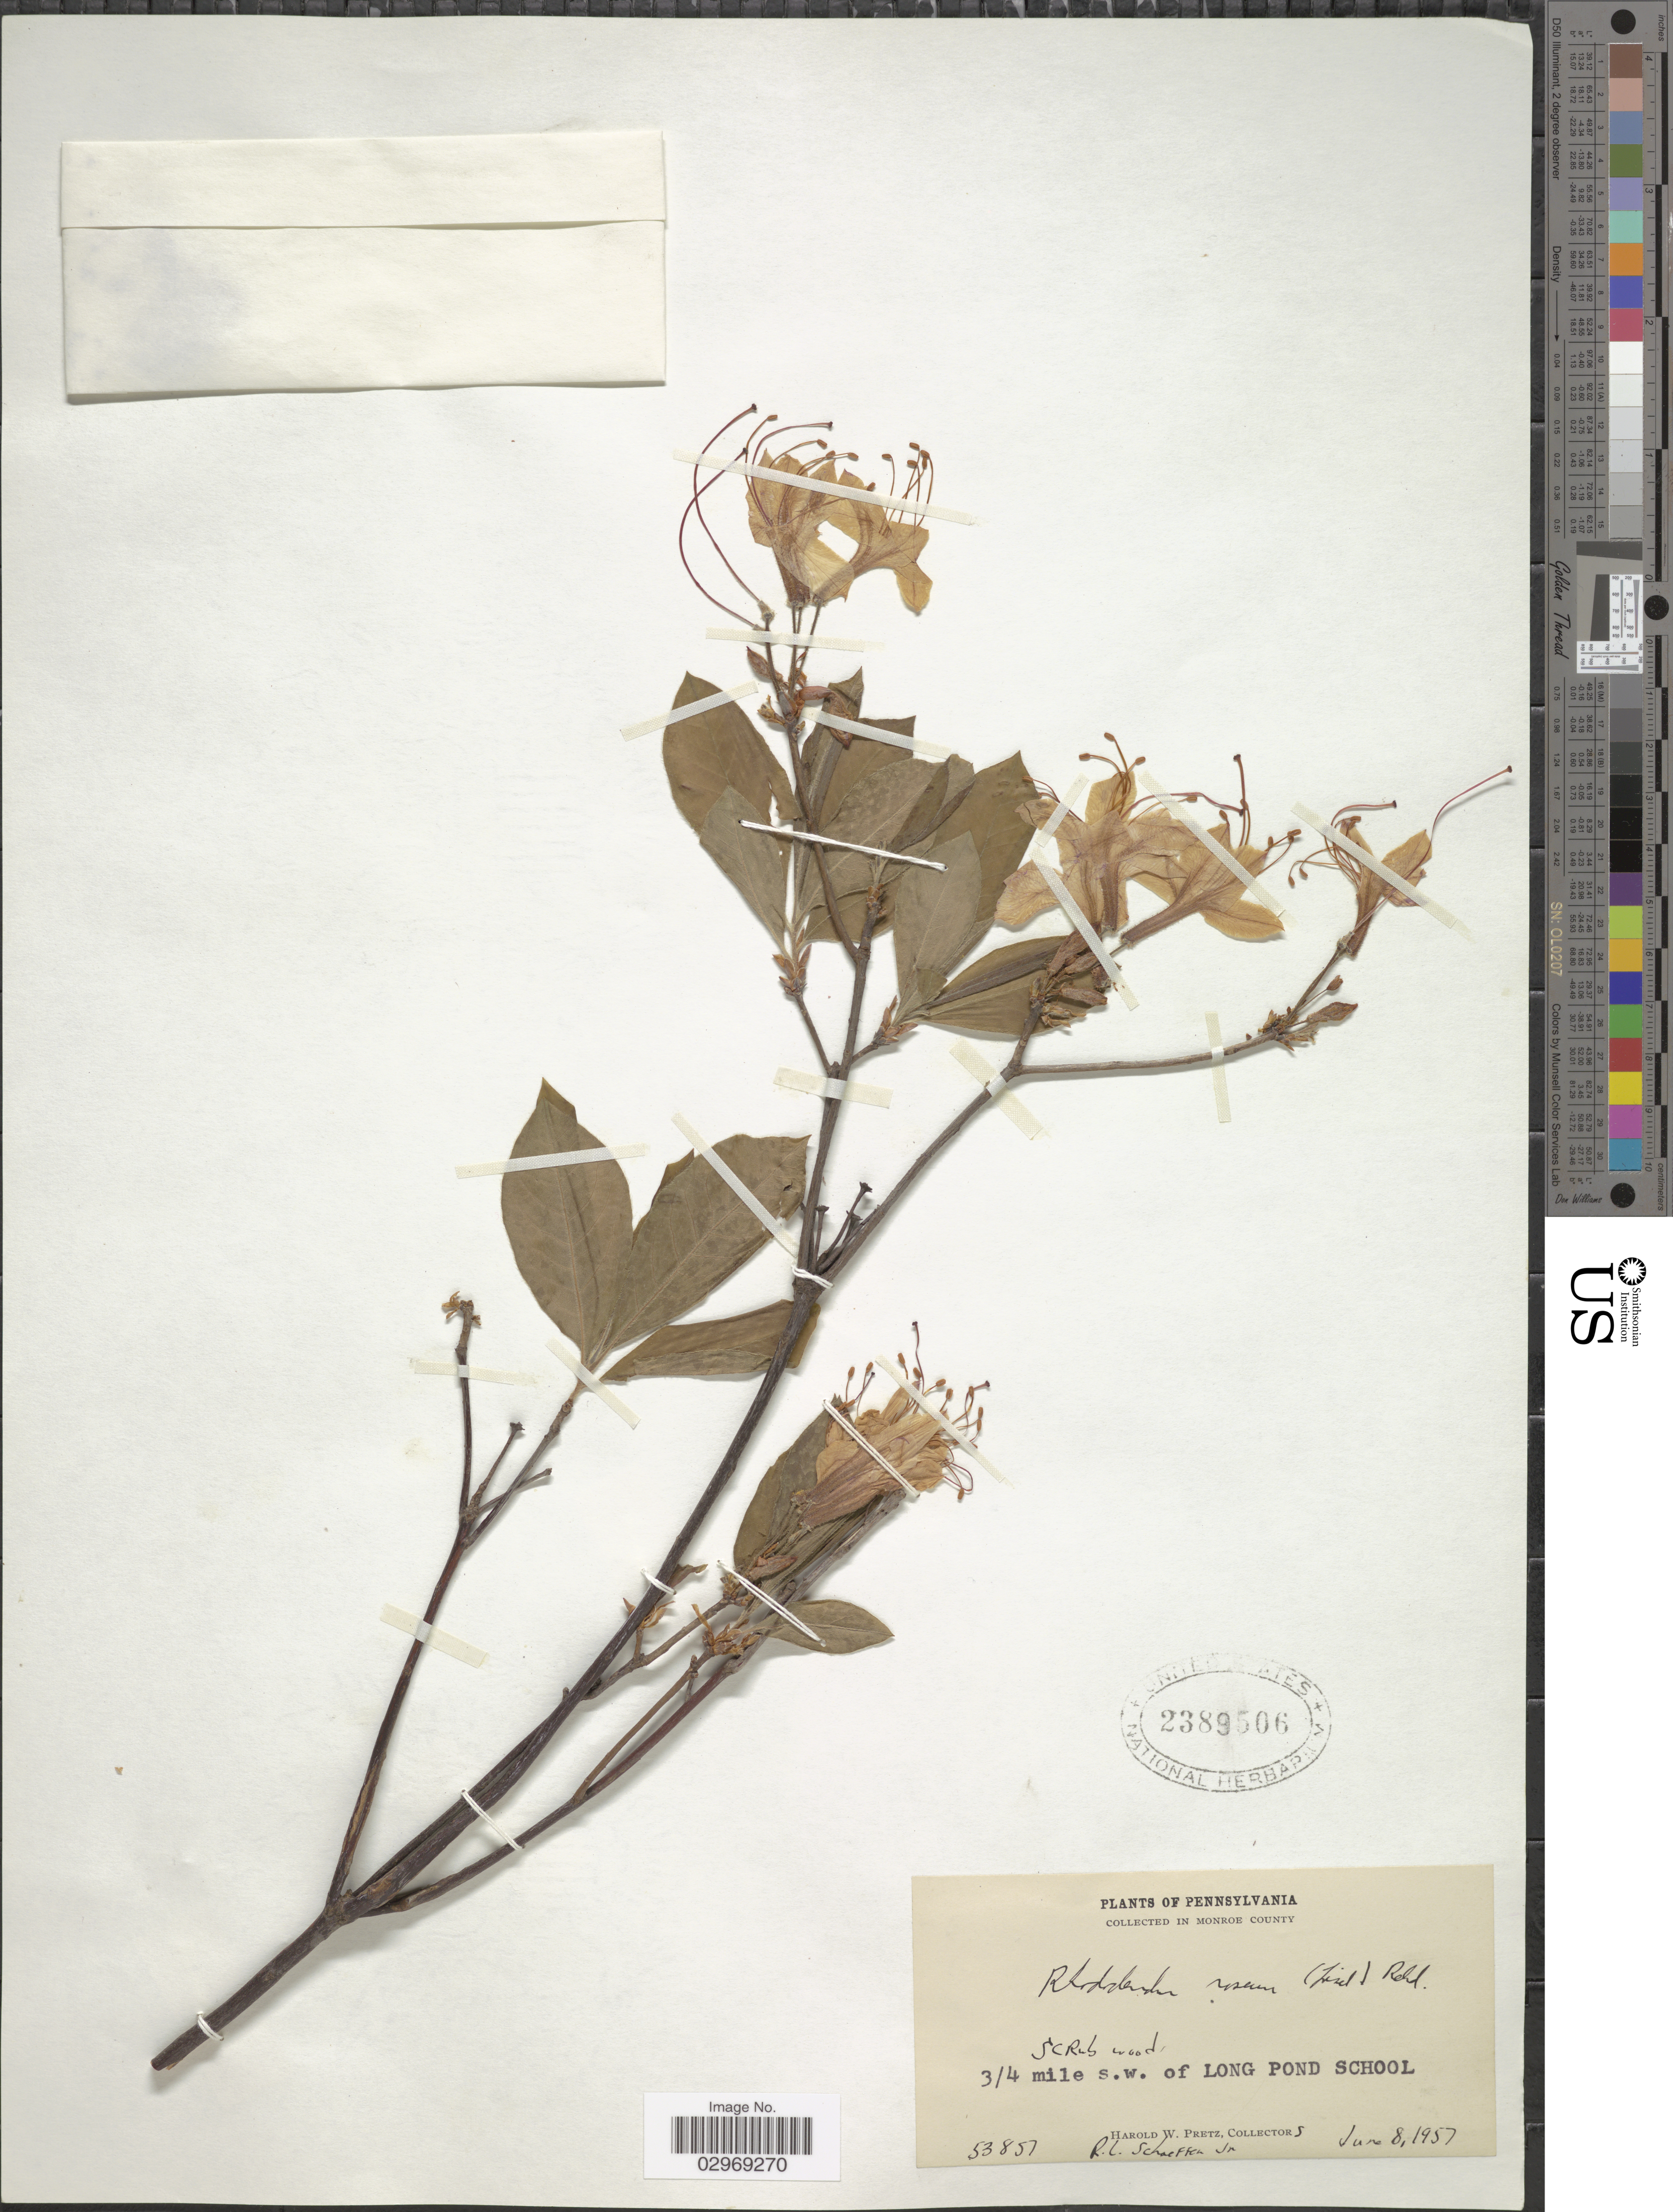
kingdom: Plantae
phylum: Tracheophyta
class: Magnoliopsida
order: Ericales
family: Ericaceae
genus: Rhododendron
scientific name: Rhododendron roseum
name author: (Loisel.) Rehder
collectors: H. W. Pretz & R. L. Schaeffer Jr.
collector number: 53857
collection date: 1957-06-08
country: United States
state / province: Pennsylvania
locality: In Monroe County, 3/4 mile s.w. of Long Pond School.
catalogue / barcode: US 2389506